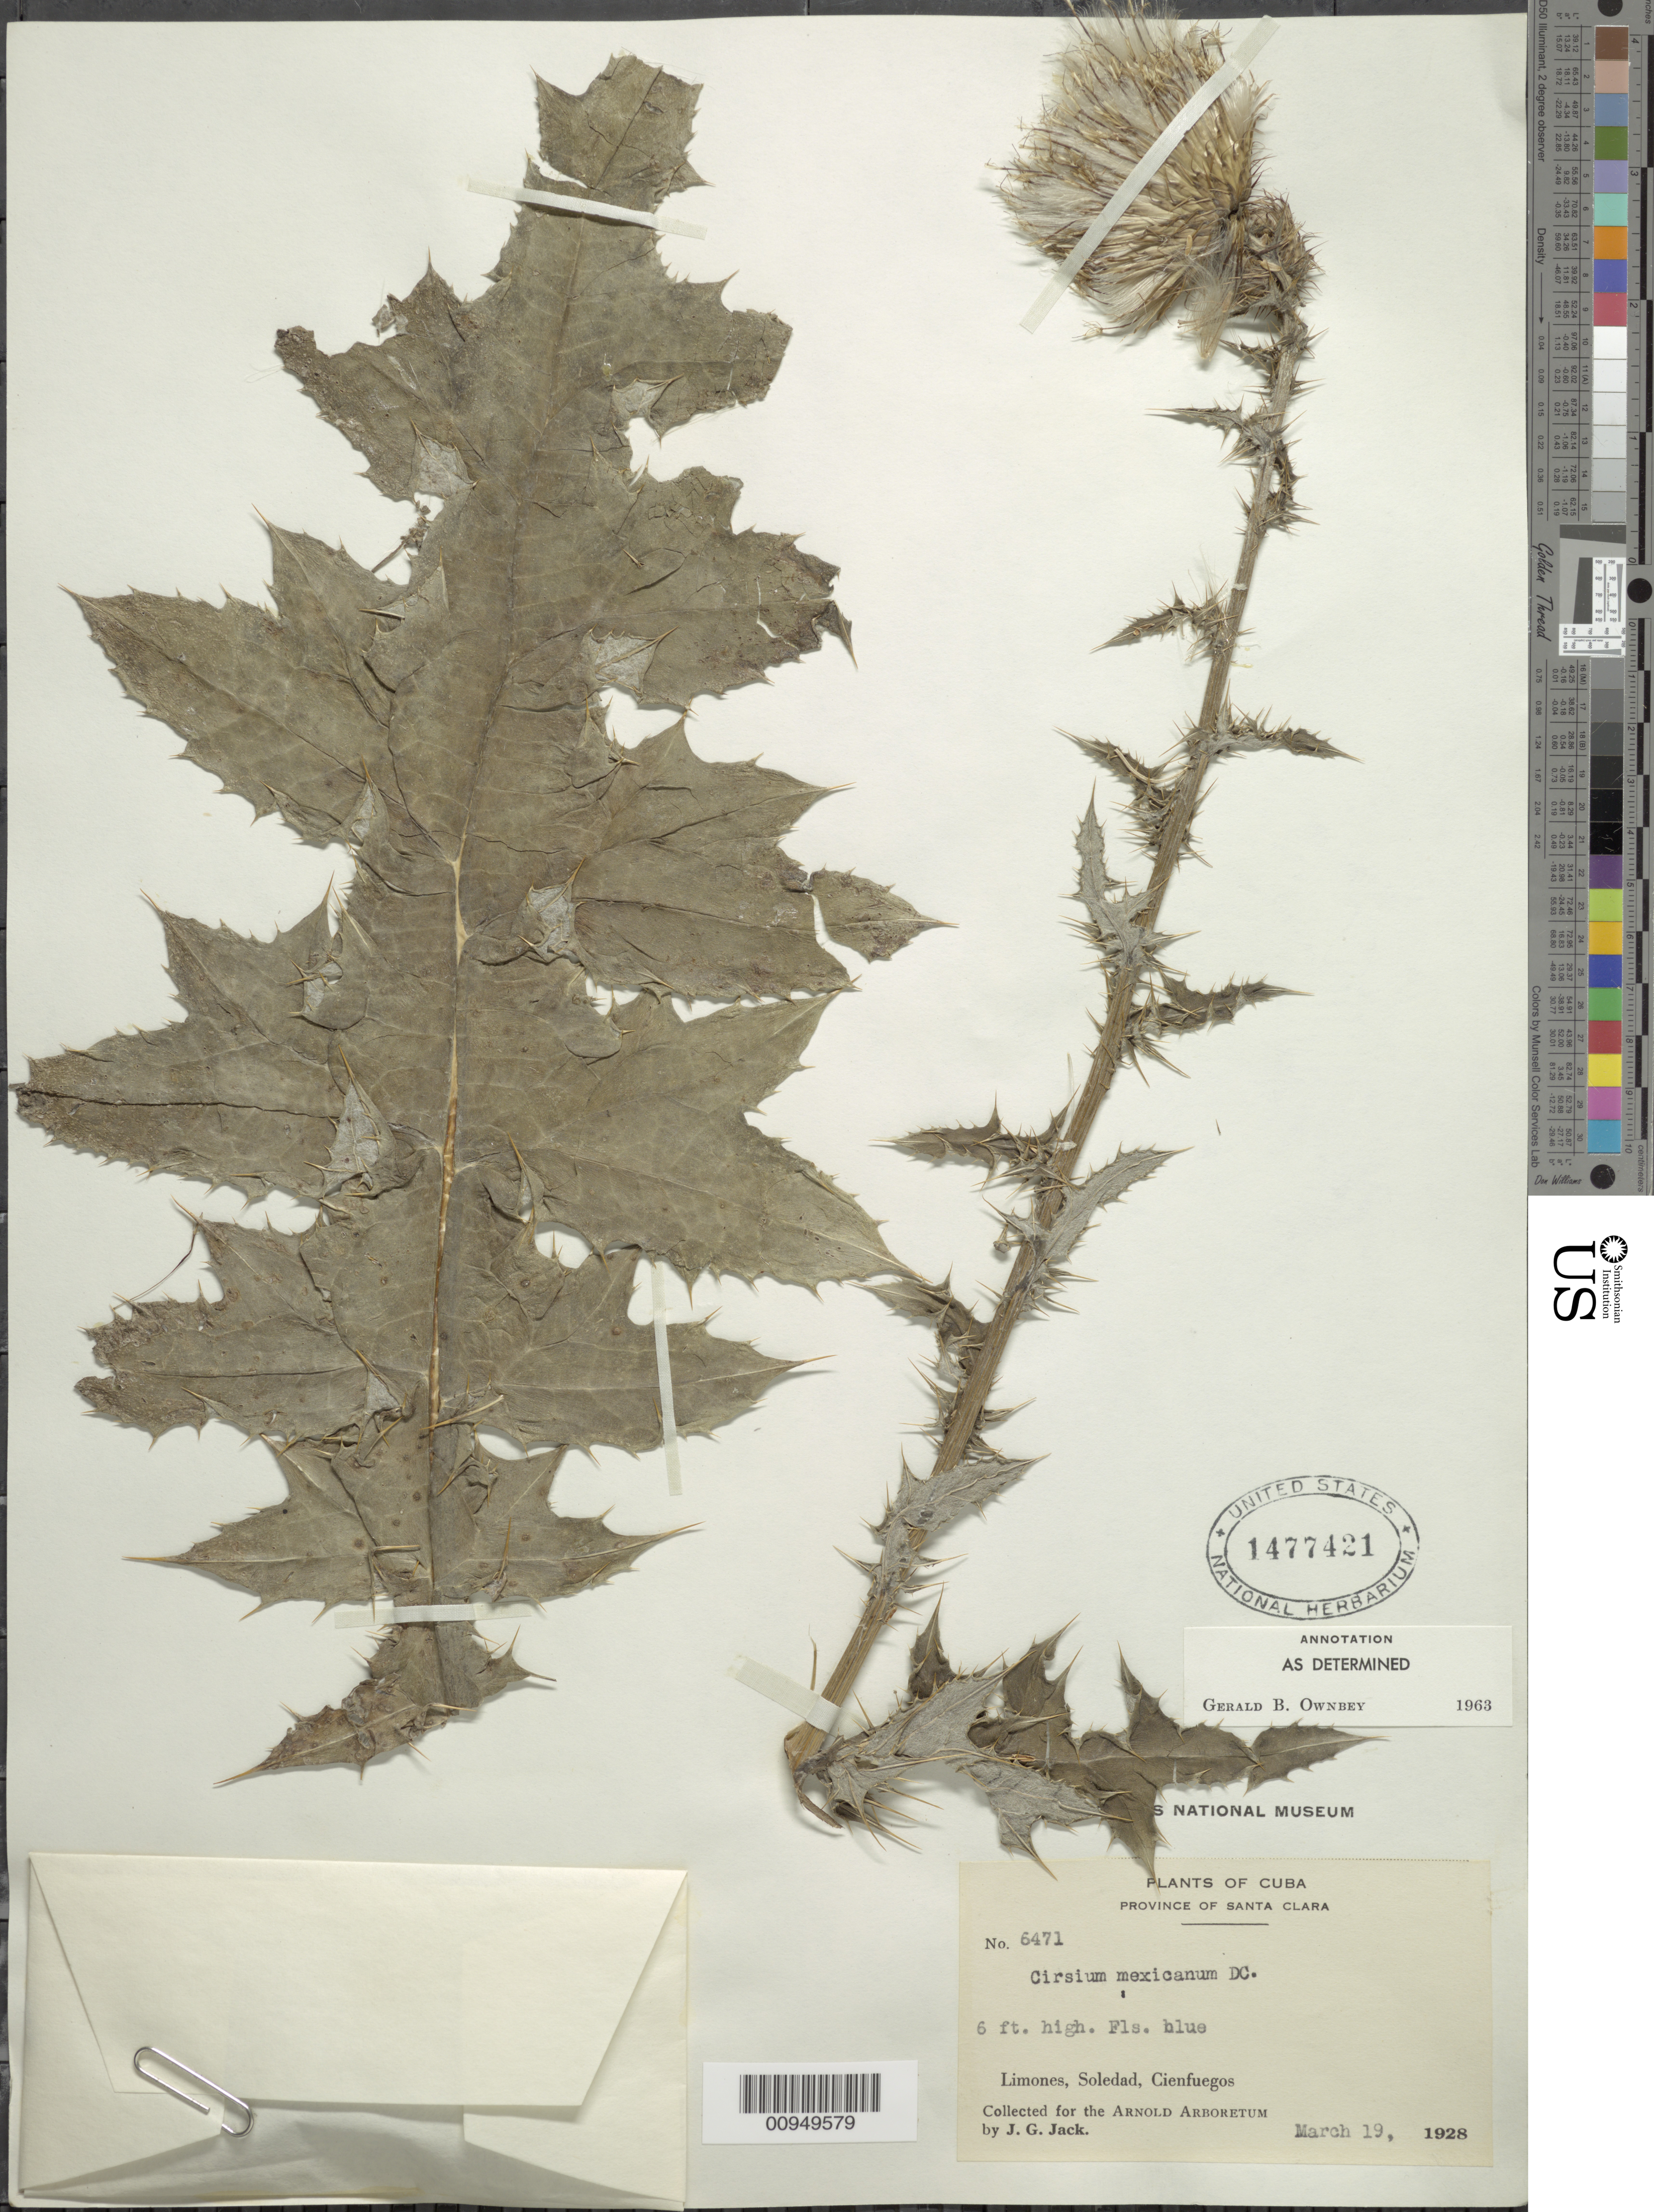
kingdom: Plantae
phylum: Tracheophyta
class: Magnoliopsida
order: Asterales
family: Asteraceae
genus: Cirsium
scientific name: Cirsium mexicanum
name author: DC.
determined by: Ownbey, G. B.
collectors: J. G. Jack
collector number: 6471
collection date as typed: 19 Mar 1928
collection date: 1928-03-19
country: Cuba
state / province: Cienfuegos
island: Cuba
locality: Limones, Soledad, Cienfuegos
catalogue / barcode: US 1477421